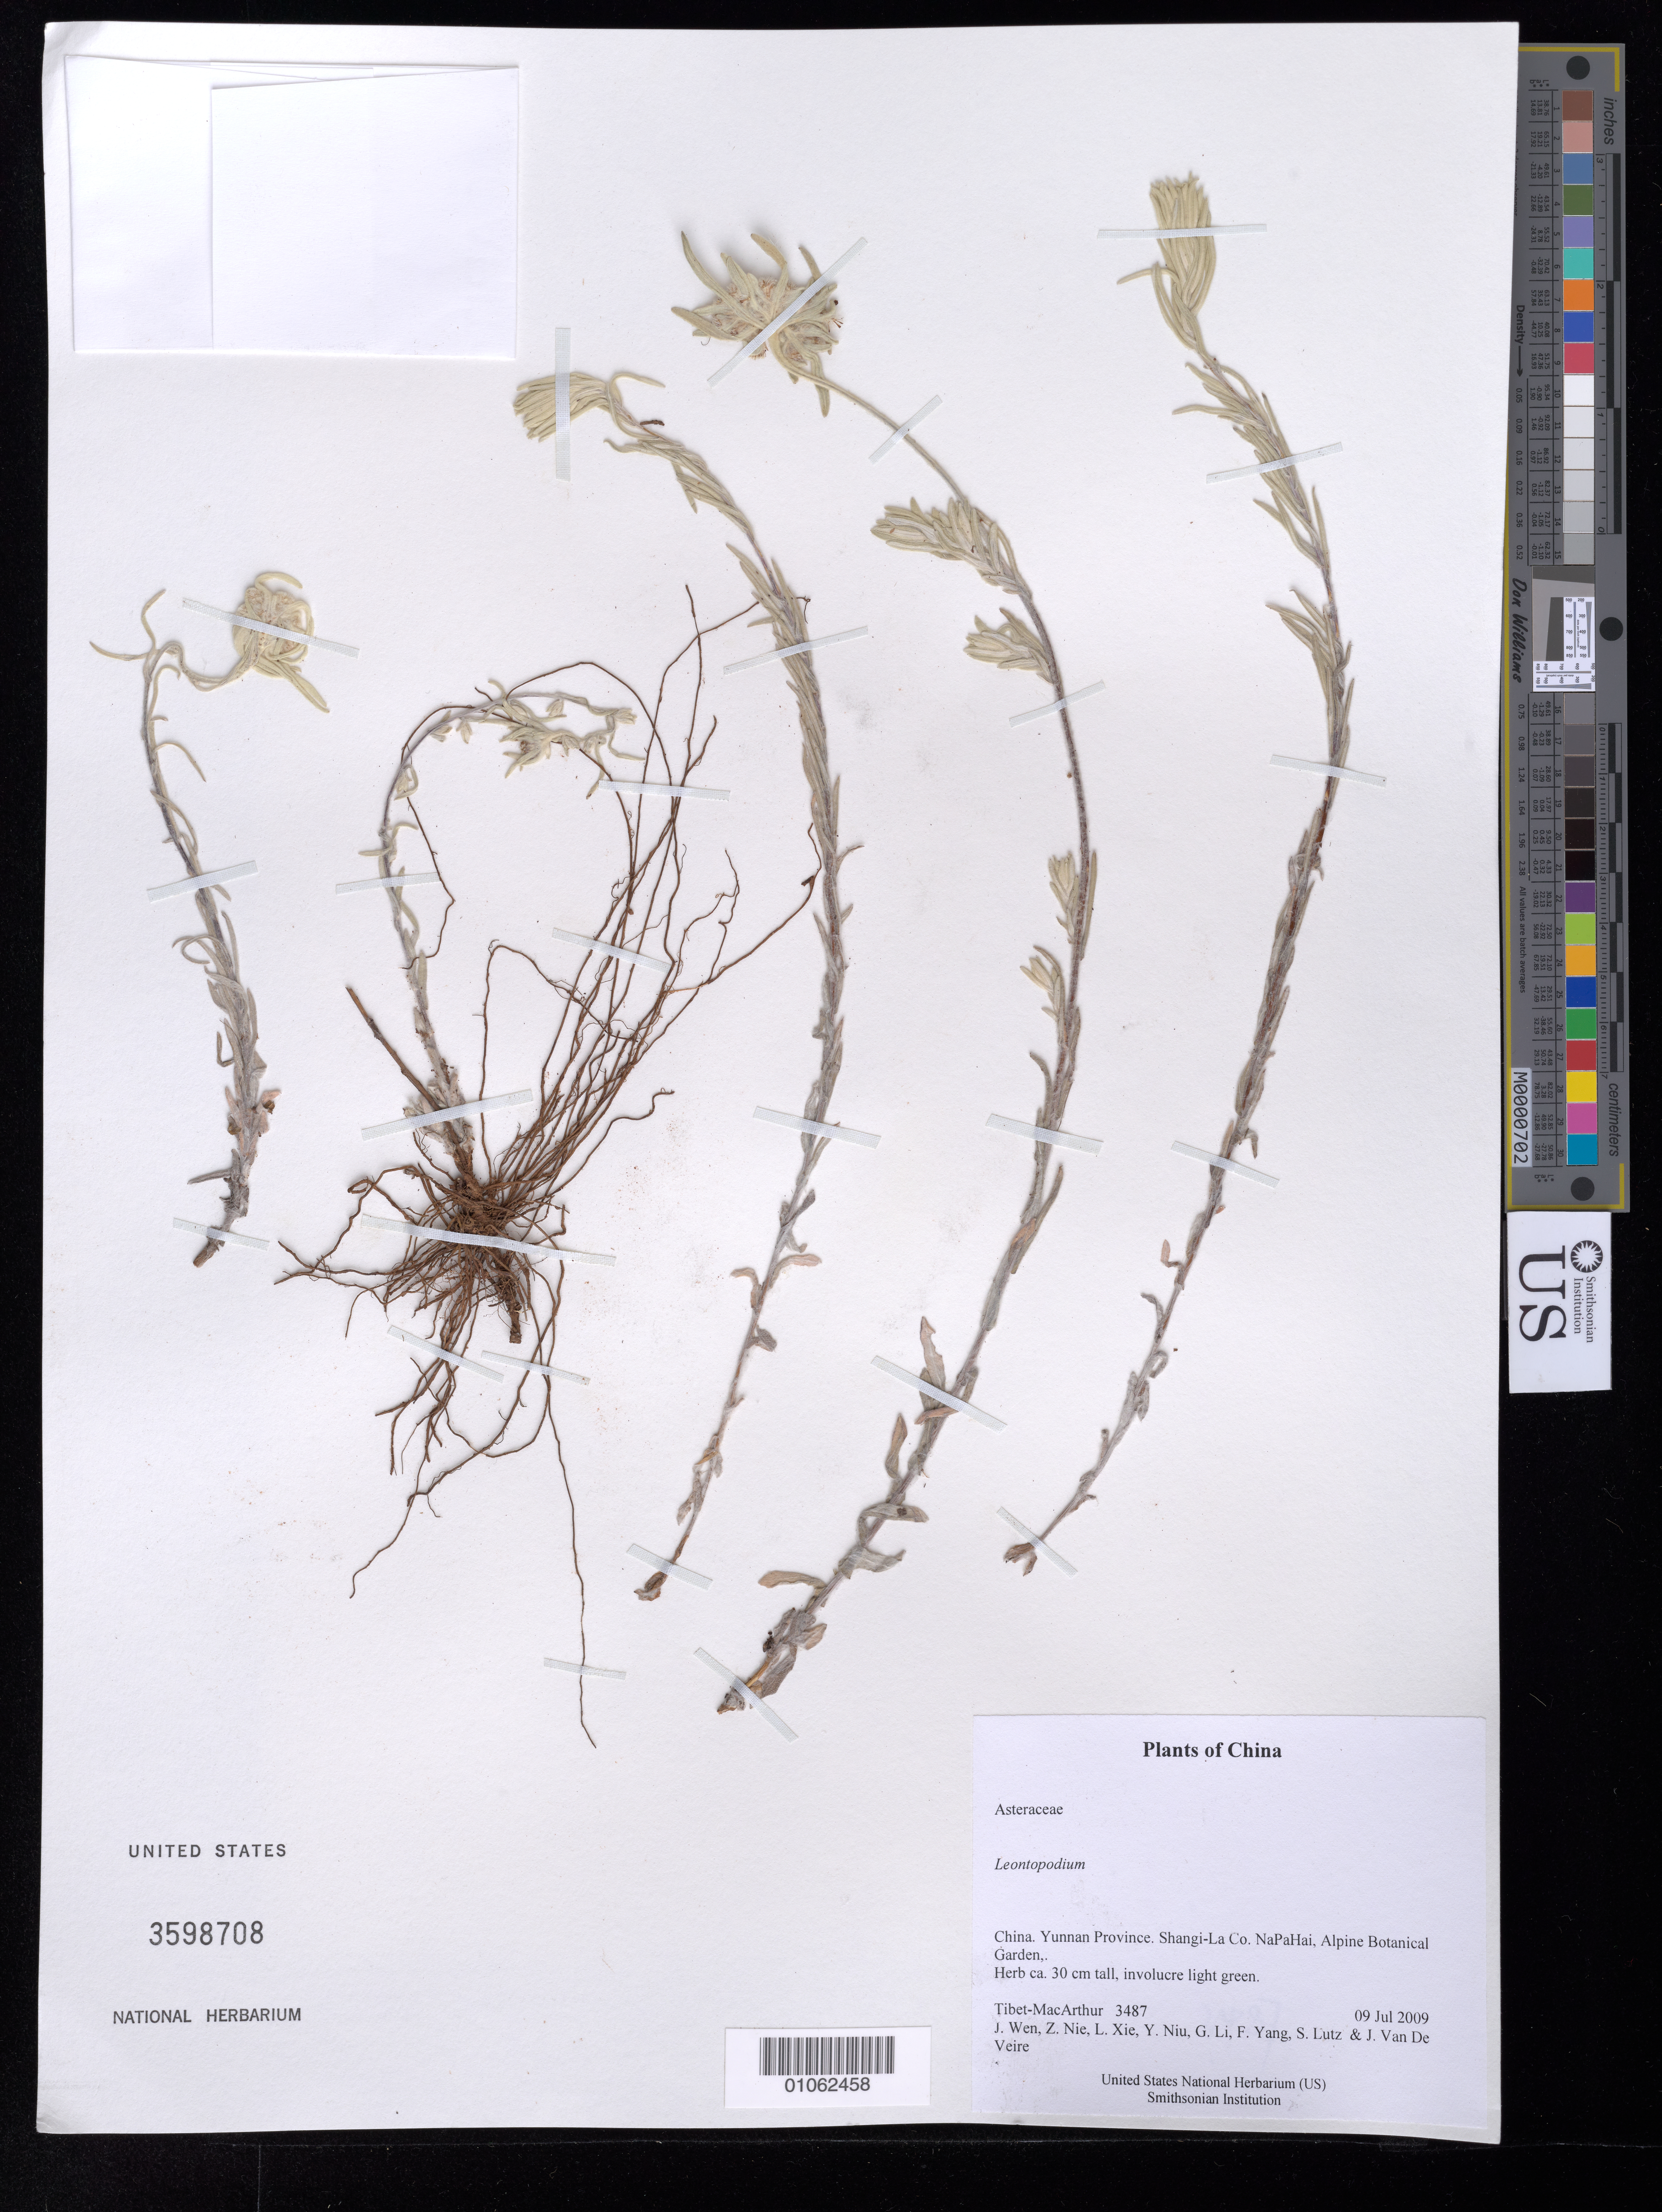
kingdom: Plantae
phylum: Tracheophyta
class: Magnoliopsida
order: Asterales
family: Asteraceae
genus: Leontopodium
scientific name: Leontopodium sp.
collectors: Tibet-MacArthur, J. Wen, Z. Nie, L. Xie, Y. Niu, G. Li, F. Yang, S. Lutz & J. Van De Veire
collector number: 3487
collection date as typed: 09 Jul 2009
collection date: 2009-07-09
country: China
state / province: Yunnan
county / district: Shangrila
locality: NaPaHai, Alpine Botanical Garden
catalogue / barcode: US 3598708